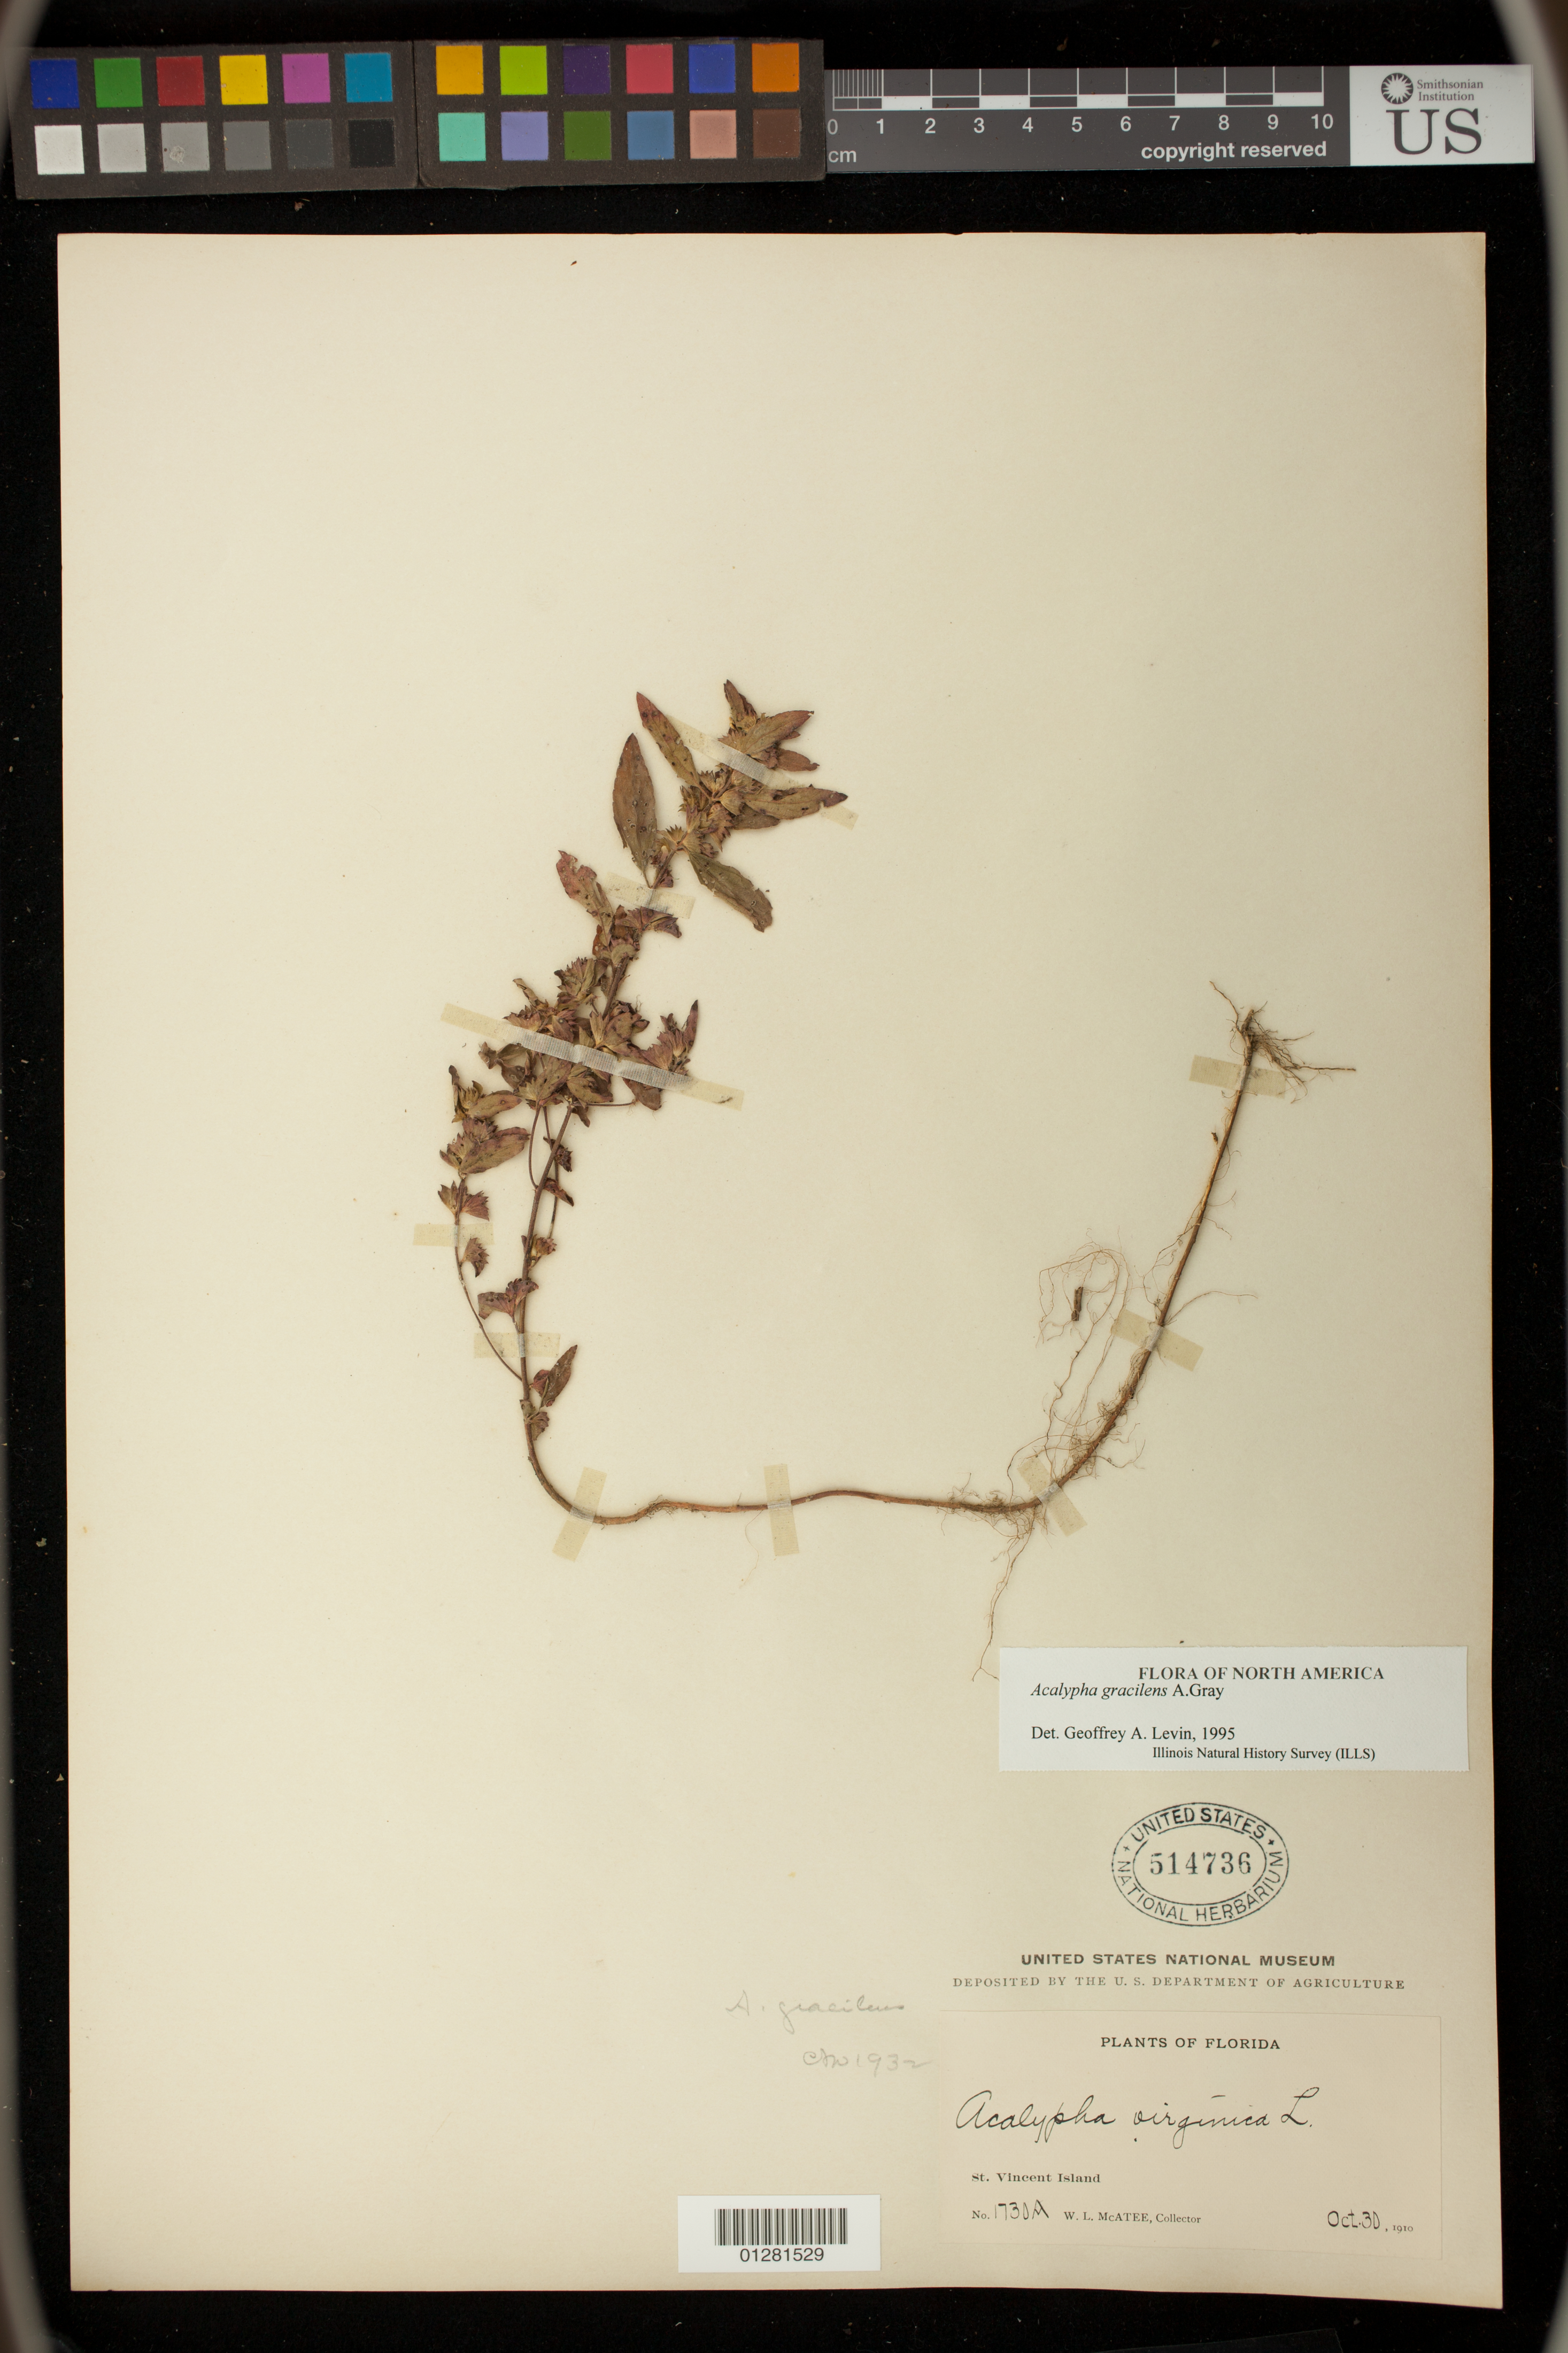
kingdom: Plantae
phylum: Tracheophyta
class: Magnoliopsida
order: Malpighiales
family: Euphorbiaceae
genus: Acalypha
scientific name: Acalypha gracilens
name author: A. Gray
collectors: W. McAtee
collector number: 1730A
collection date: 1910-10-30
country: United States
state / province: Florida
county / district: Franklin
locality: St. Vincent Island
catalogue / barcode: US 514736